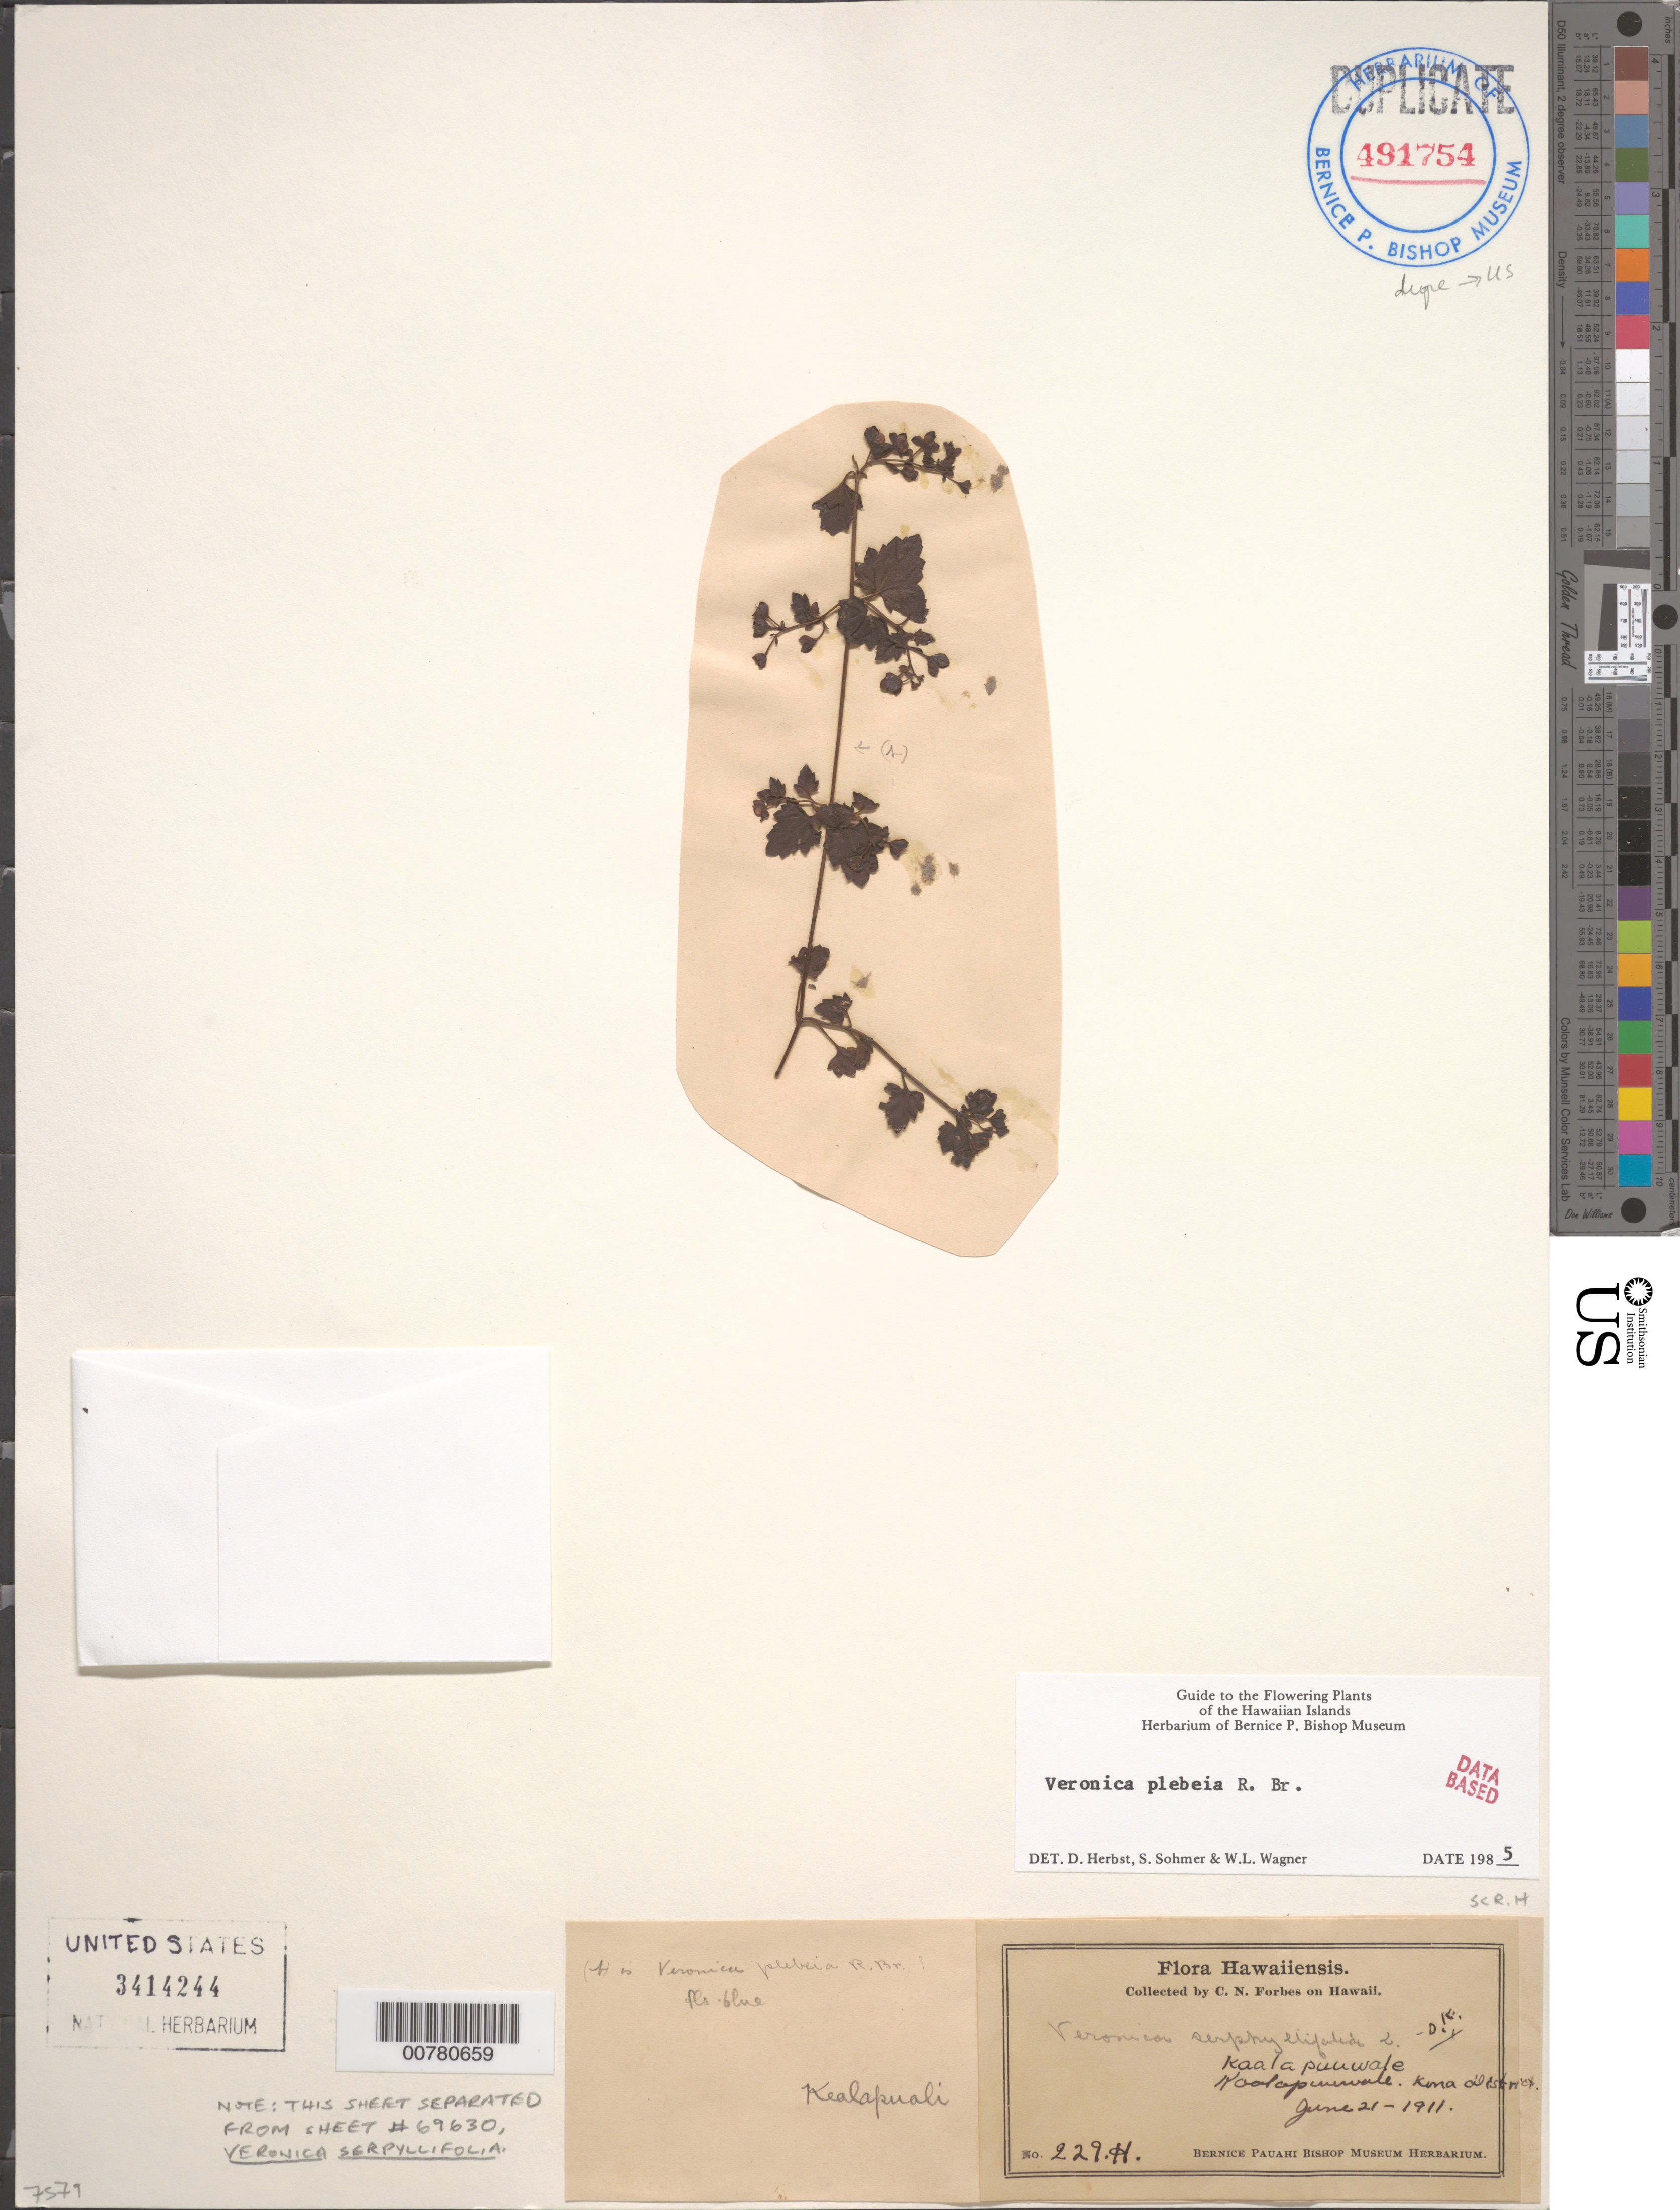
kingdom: Plantae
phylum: Tracheophyta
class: Magnoliopsida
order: Lamiales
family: Plantaginaceae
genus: Veronica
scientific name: Veronica plebeia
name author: R. Br.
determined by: Wagner, W. L.; Herbst, D. R.; Sohmer, S. H.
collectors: C. N. Forbes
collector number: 229.H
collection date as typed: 21 Jun 1911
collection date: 1911-06-21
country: United States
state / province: Hawaii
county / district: Hawaii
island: Hawaii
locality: Kealapuali, Kona Distr.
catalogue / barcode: US 3414244